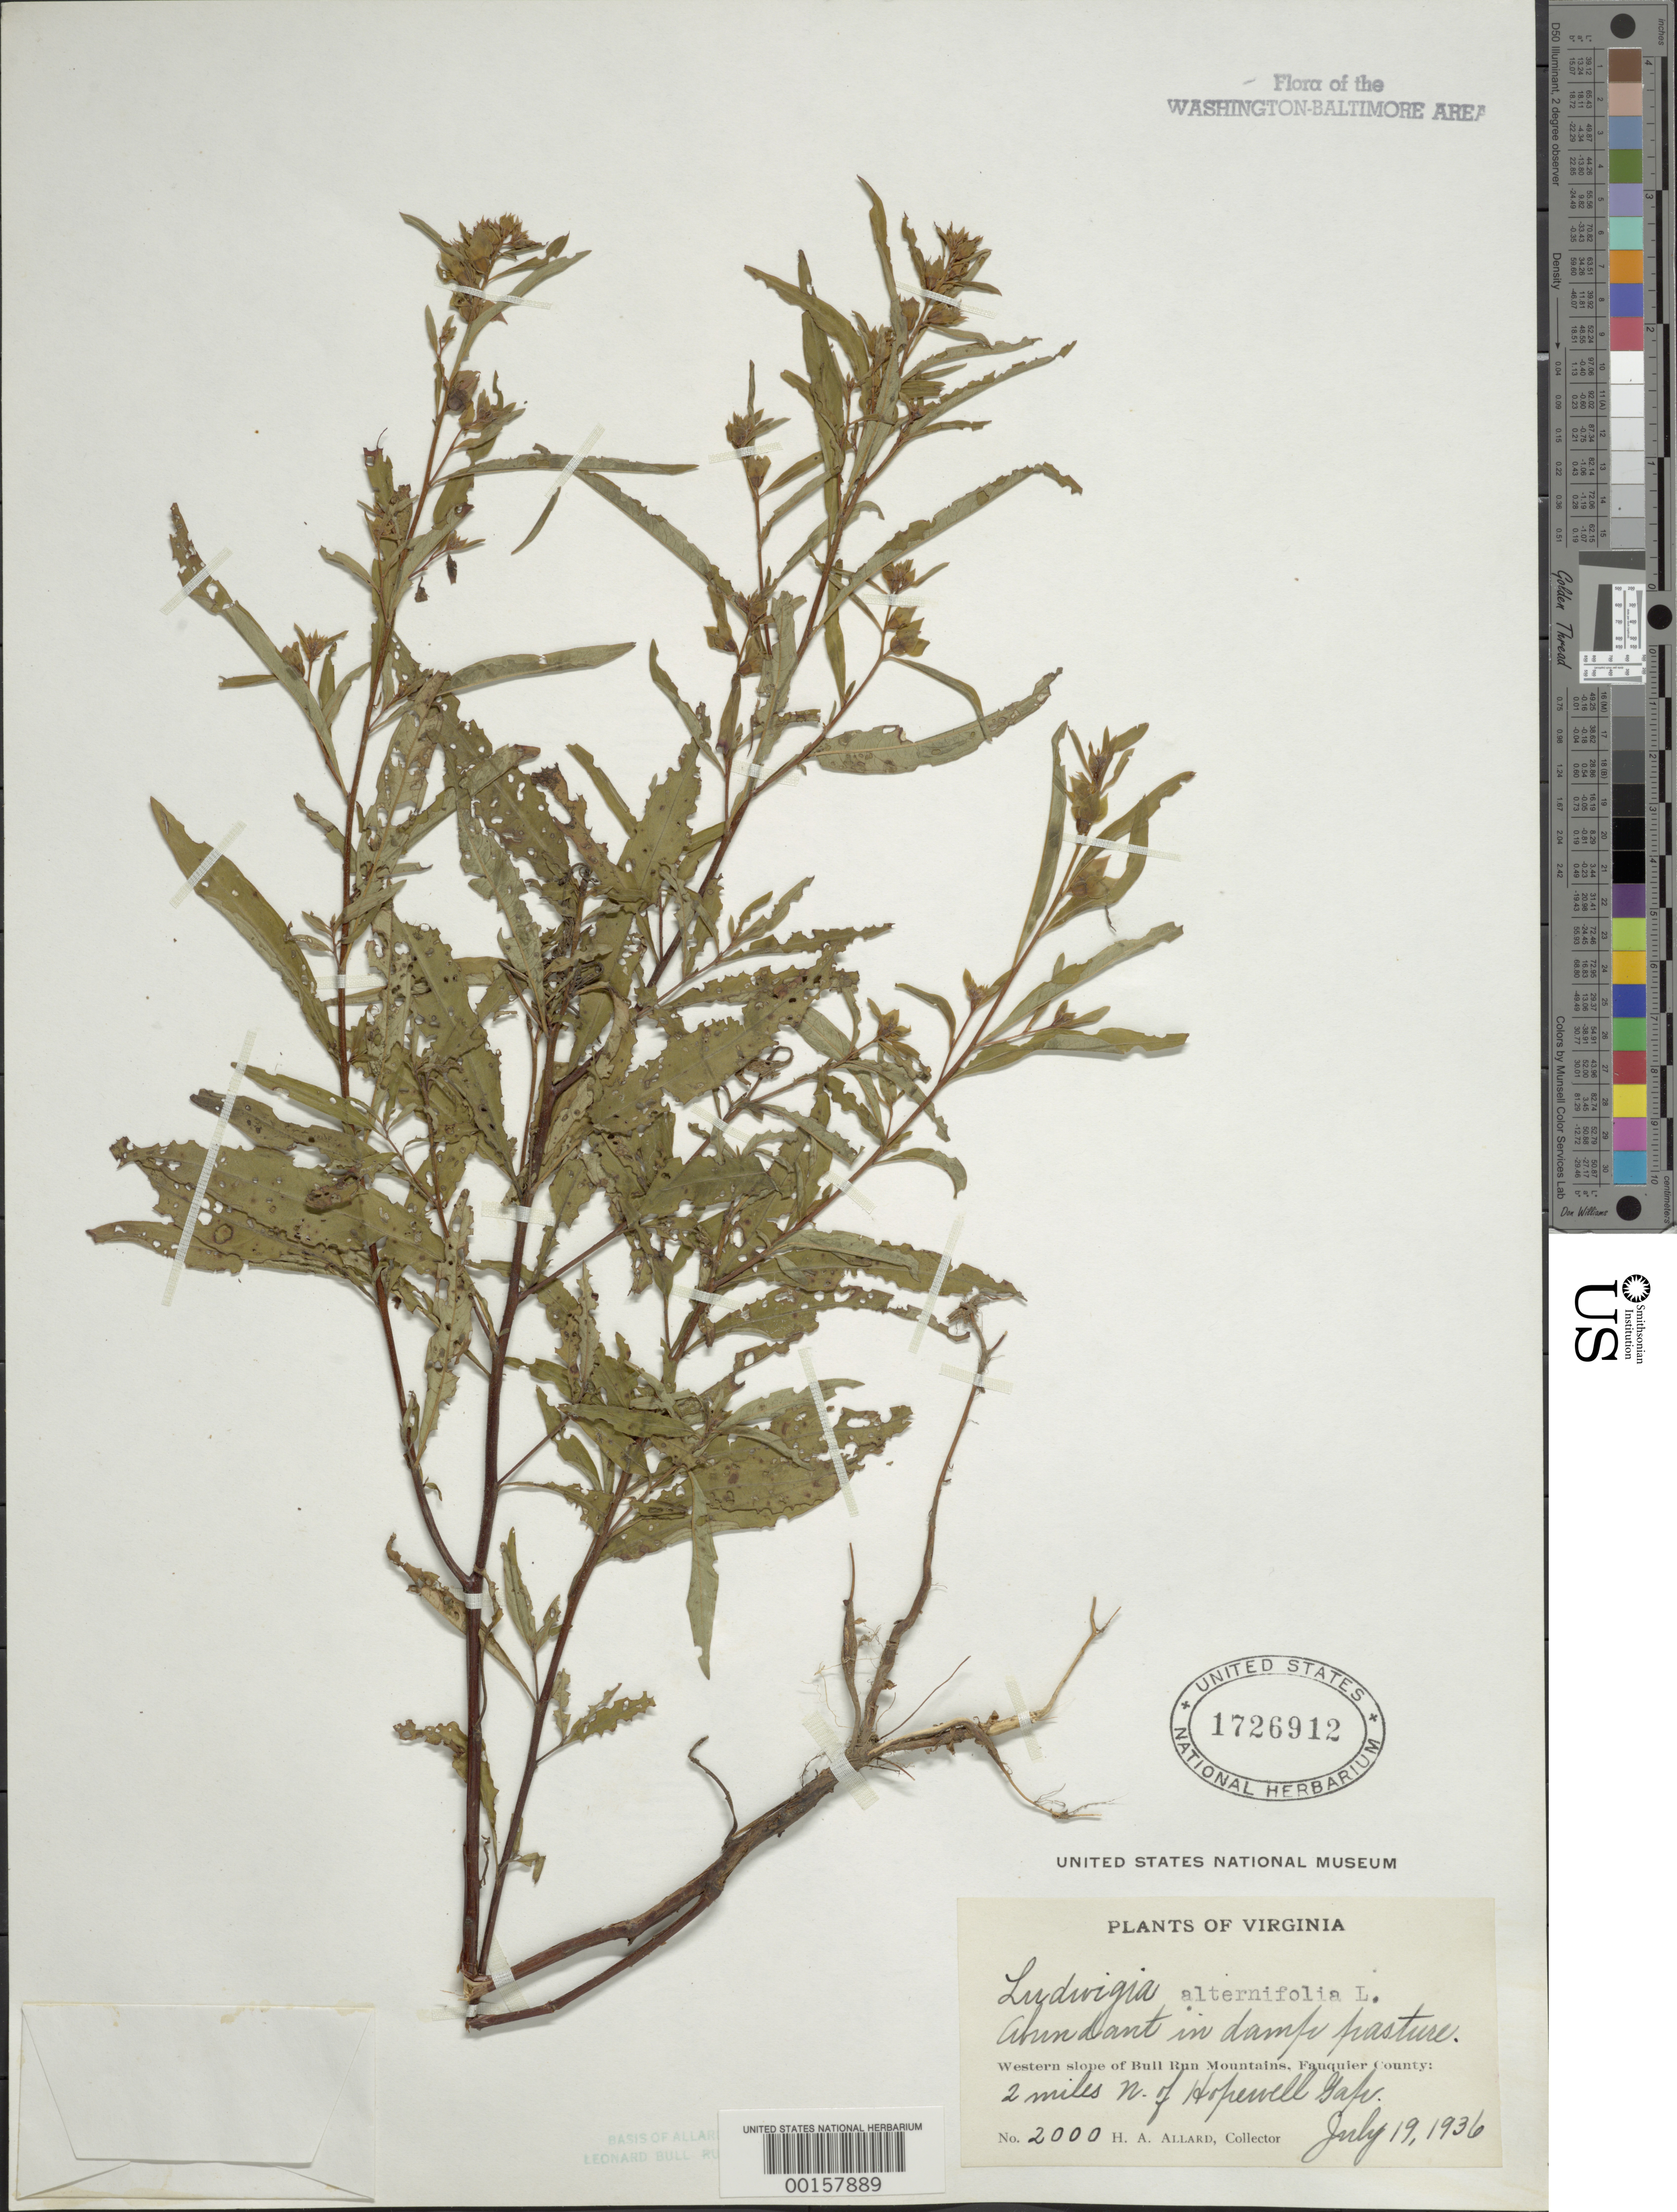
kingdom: Plantae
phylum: Tracheophyta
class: Magnoliopsida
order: Myrtales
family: Onagraceae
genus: Ludwigia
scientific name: Ludwigia alternifolia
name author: L.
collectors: H. A. Allard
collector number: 2000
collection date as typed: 19 Jul 1936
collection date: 1936-07-19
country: United States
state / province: Virginia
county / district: Fauquier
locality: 2 mi. N of Hopewell Gap, western slope of Bull Run Mountains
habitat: In damp pastures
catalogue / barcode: US 1726912